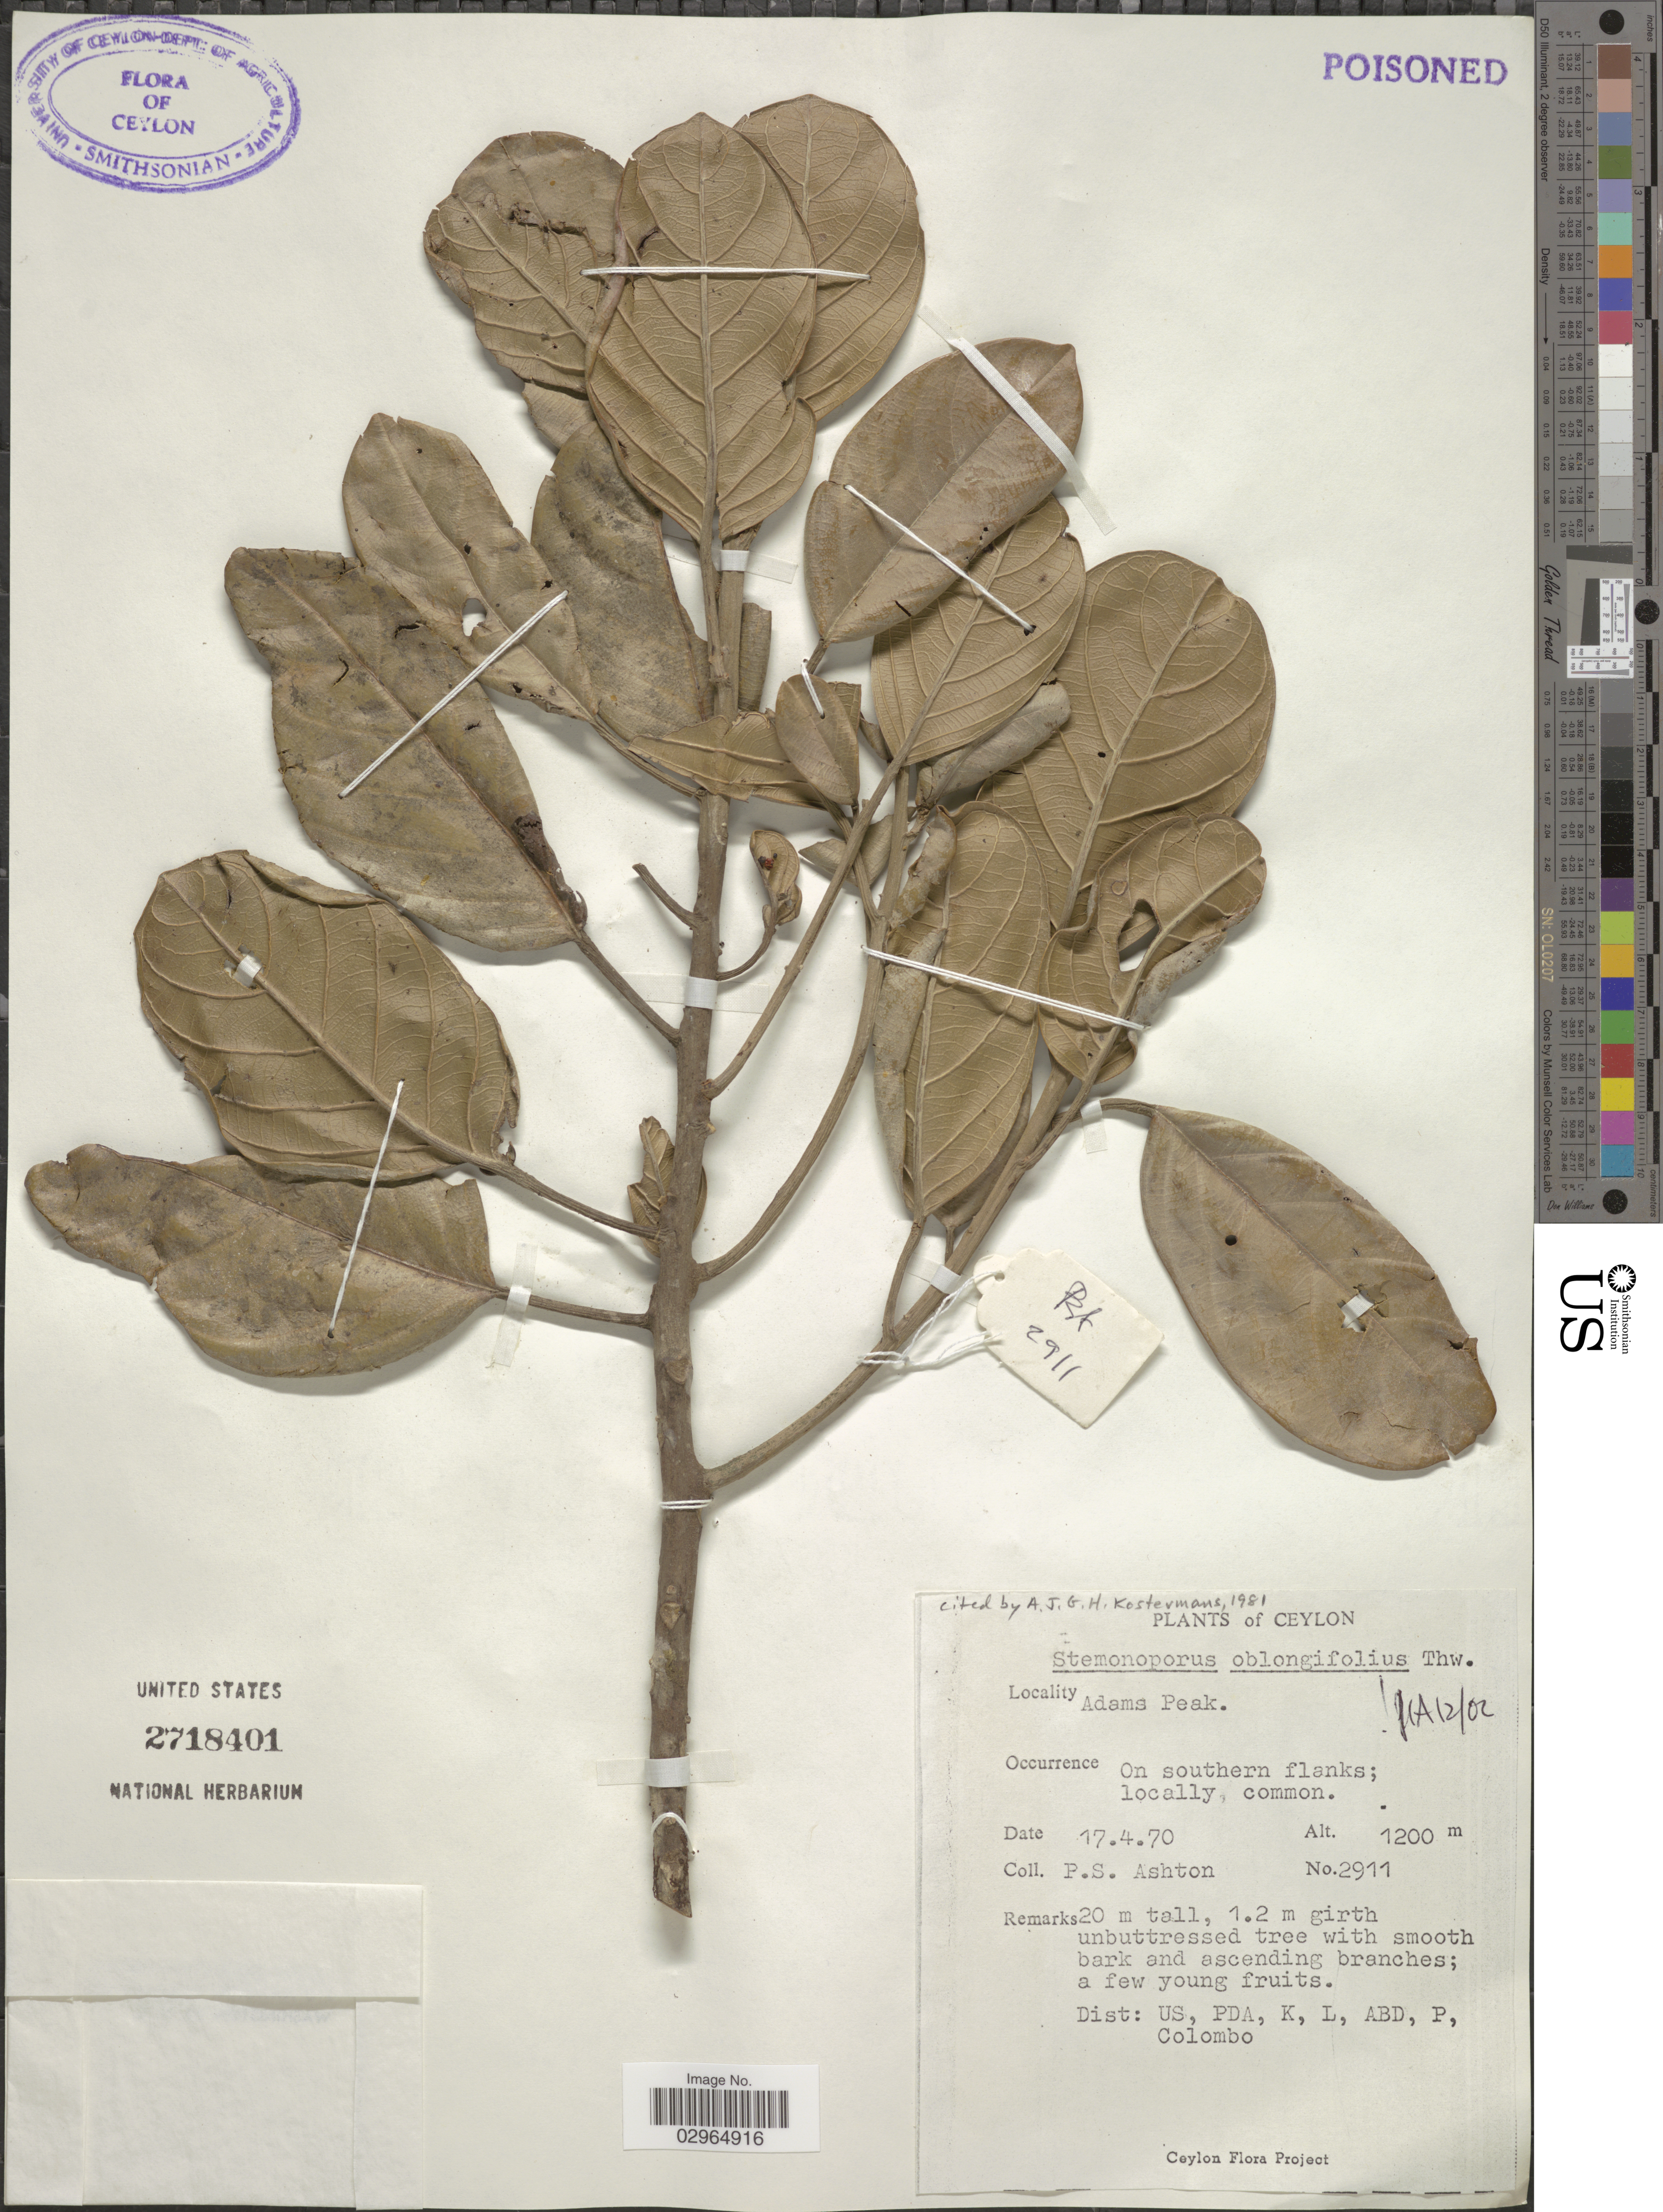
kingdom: Plantae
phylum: Tracheophyta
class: Magnoliopsida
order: Malvales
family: Dipterocarpaceae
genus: Stemonoporus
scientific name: Stemonoporus oblongifolius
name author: Thwaites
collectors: P. S. Ashton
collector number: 2911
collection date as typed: Transcribed d/m/y: 17/4/70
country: Sri Lanka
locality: Ceylon. Adams Peak. On southern flanks.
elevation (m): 1200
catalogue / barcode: US 2718401